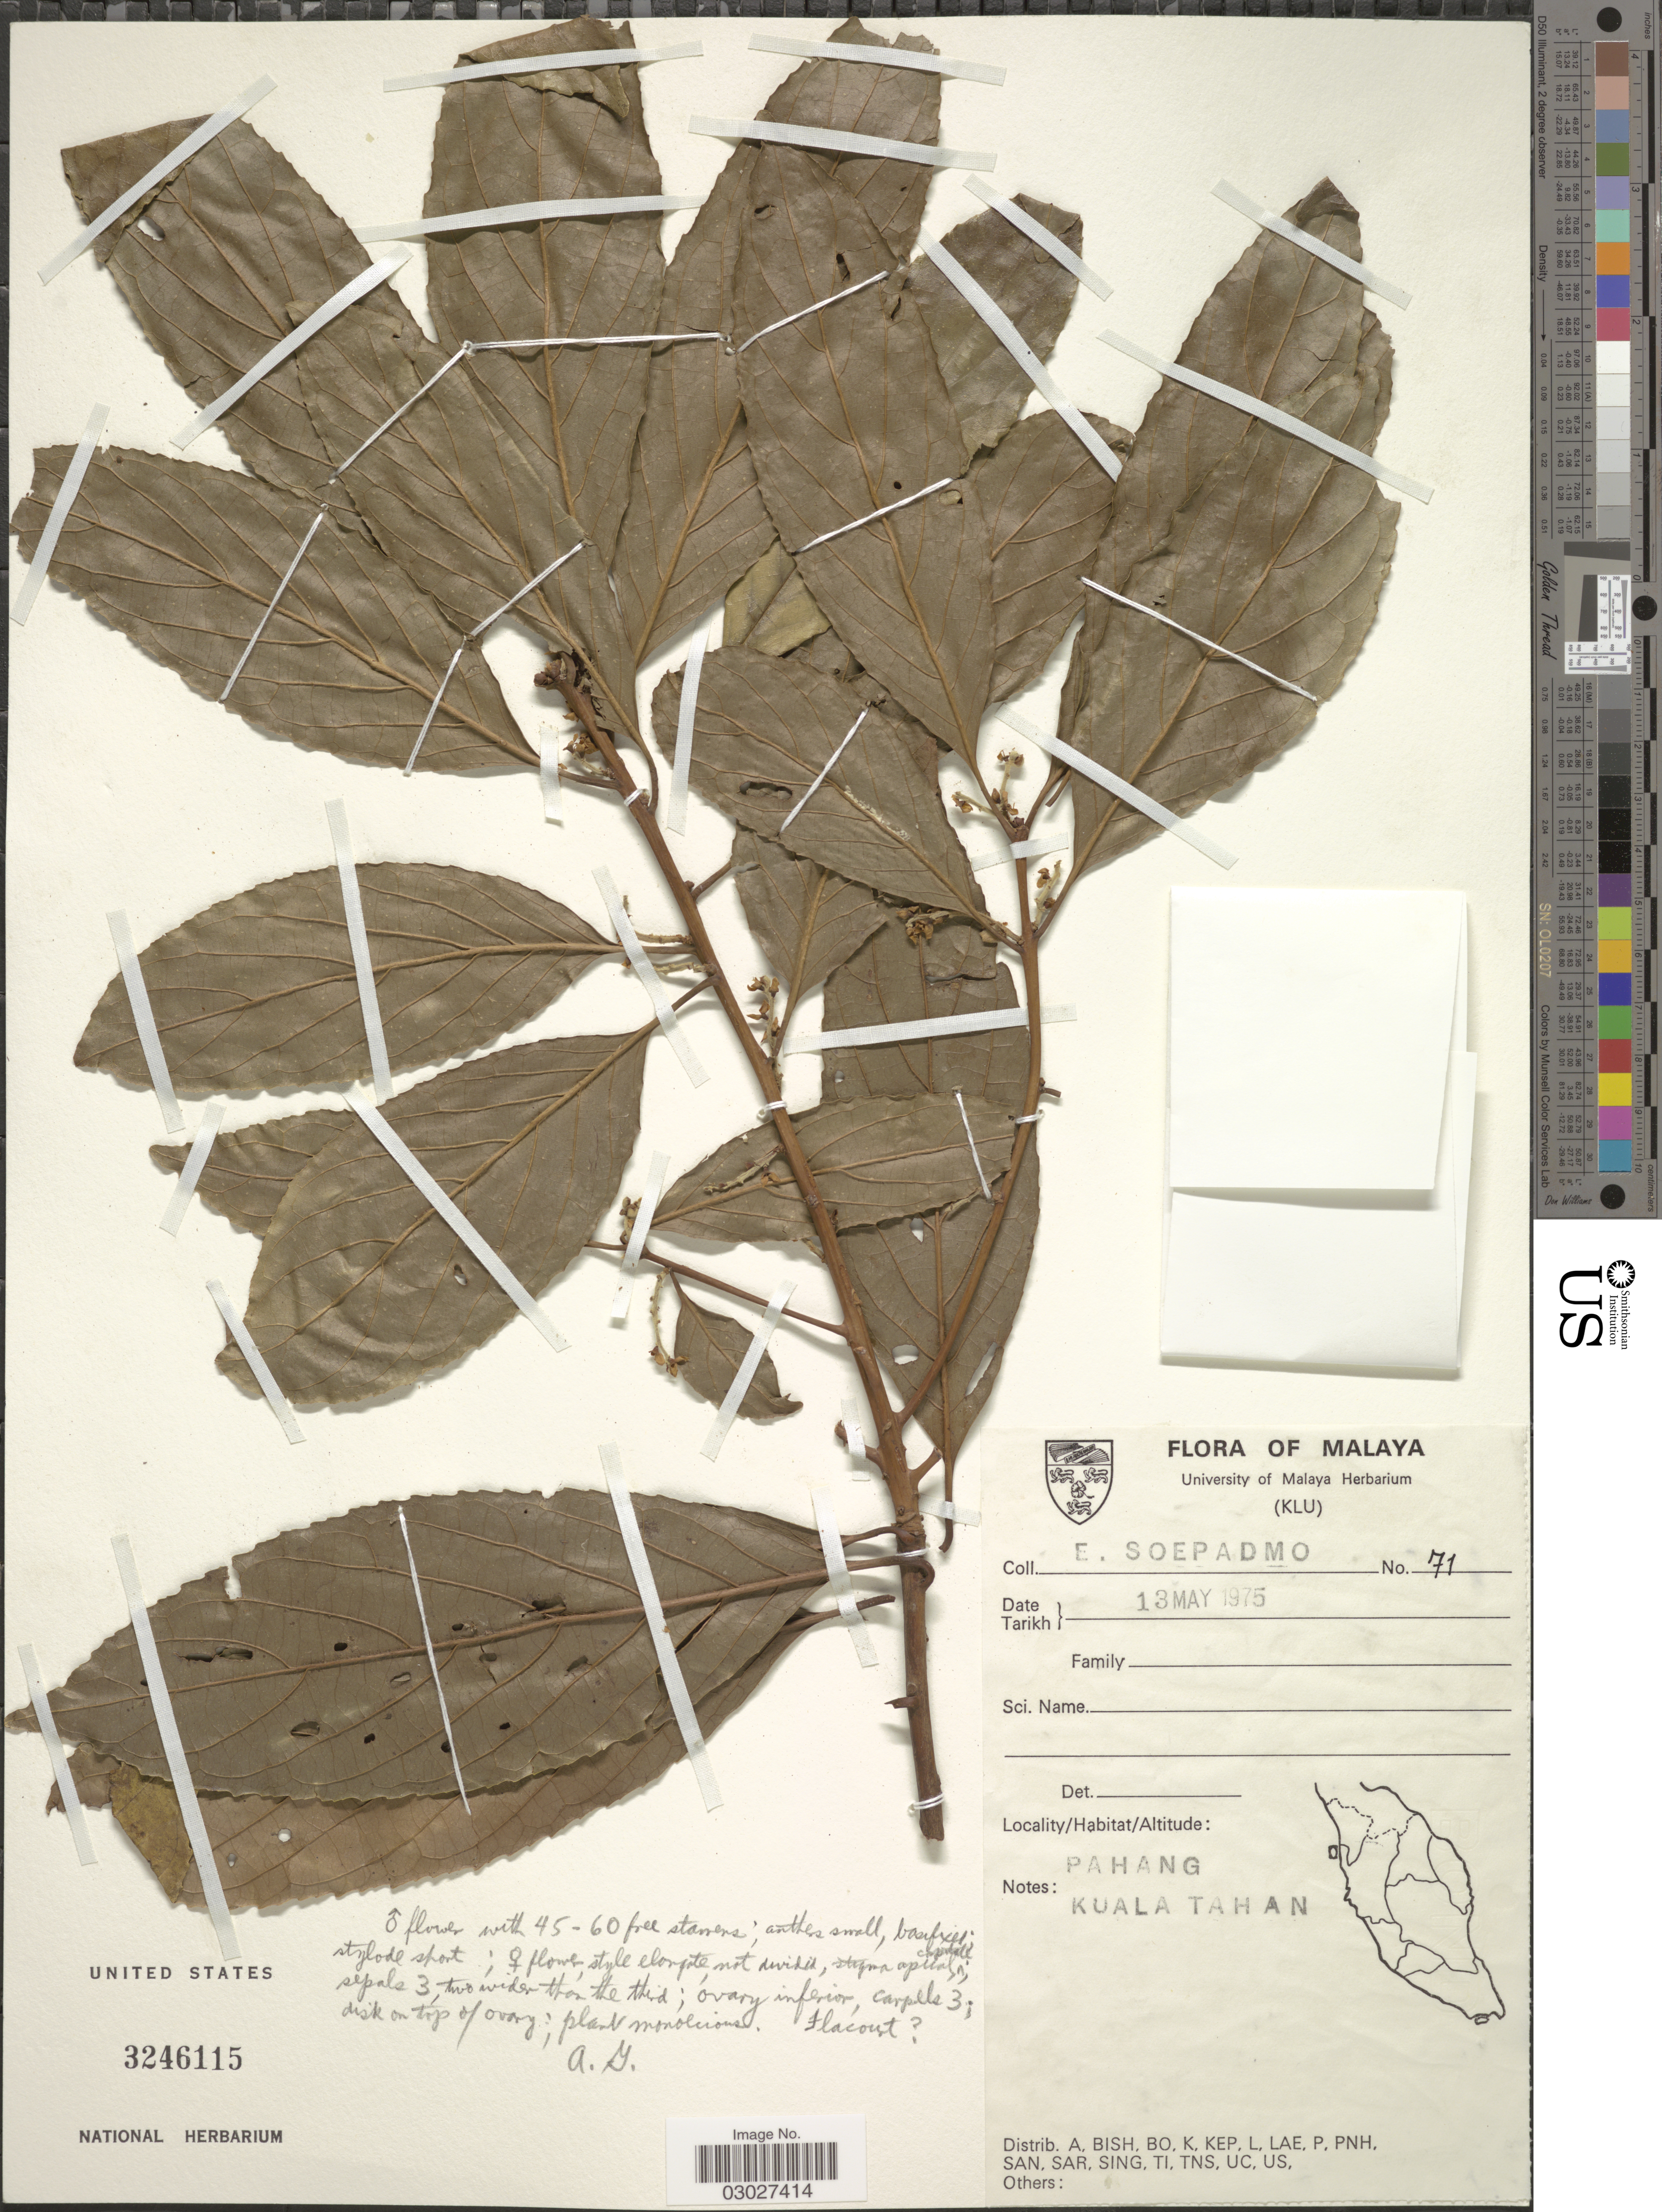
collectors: E. Soepadmo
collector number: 71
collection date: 1975-05-13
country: Malaysia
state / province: Pahang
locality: Kuala Tahan.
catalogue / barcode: US 3246115